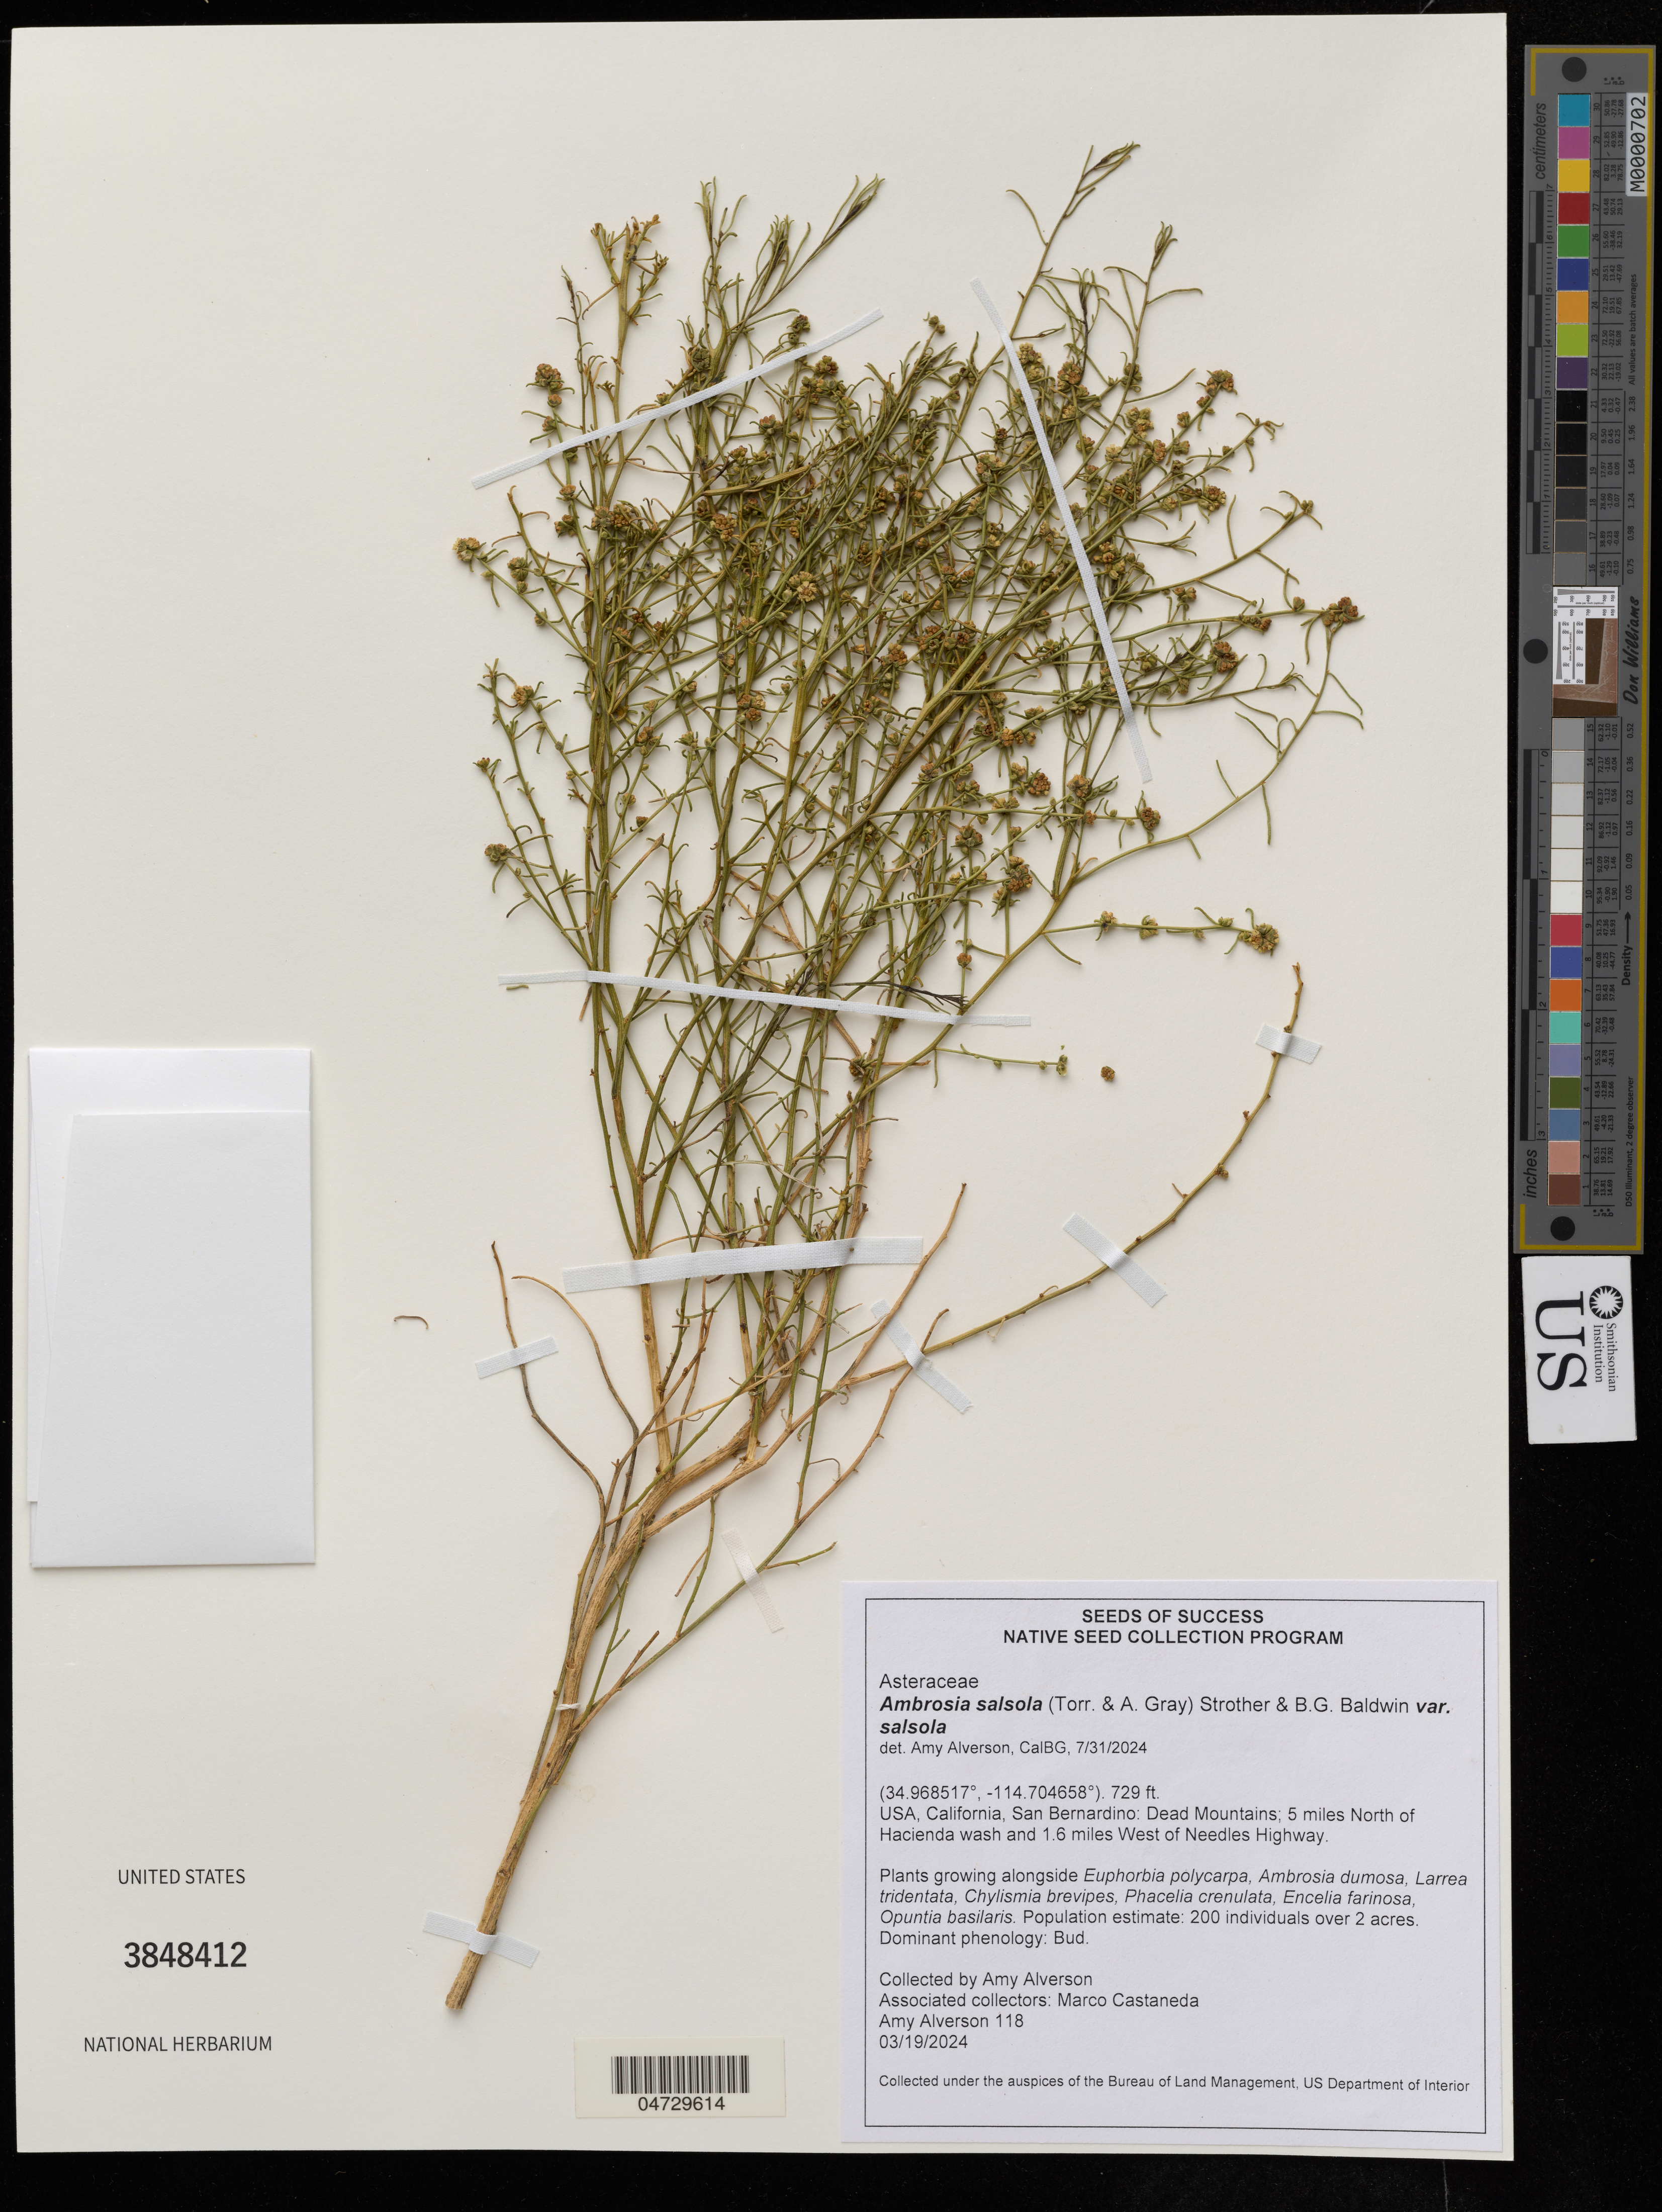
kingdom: Plantae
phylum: Tracheophyta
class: Magnoliopsida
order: Asterales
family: Asteraceae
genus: Ambrosia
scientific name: Ambrosia salsola var. salsola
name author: (Torr. & A. Gray) Strother & B.G. Baldwin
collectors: A. Alverson & M. Castañeda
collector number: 118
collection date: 2024-03-19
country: United States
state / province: California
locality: San Bernardino: Dead Mountains; 5 miles North of Hacienda wash and 1.6 miles West of Needles Highway.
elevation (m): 222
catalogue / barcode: US 3848412